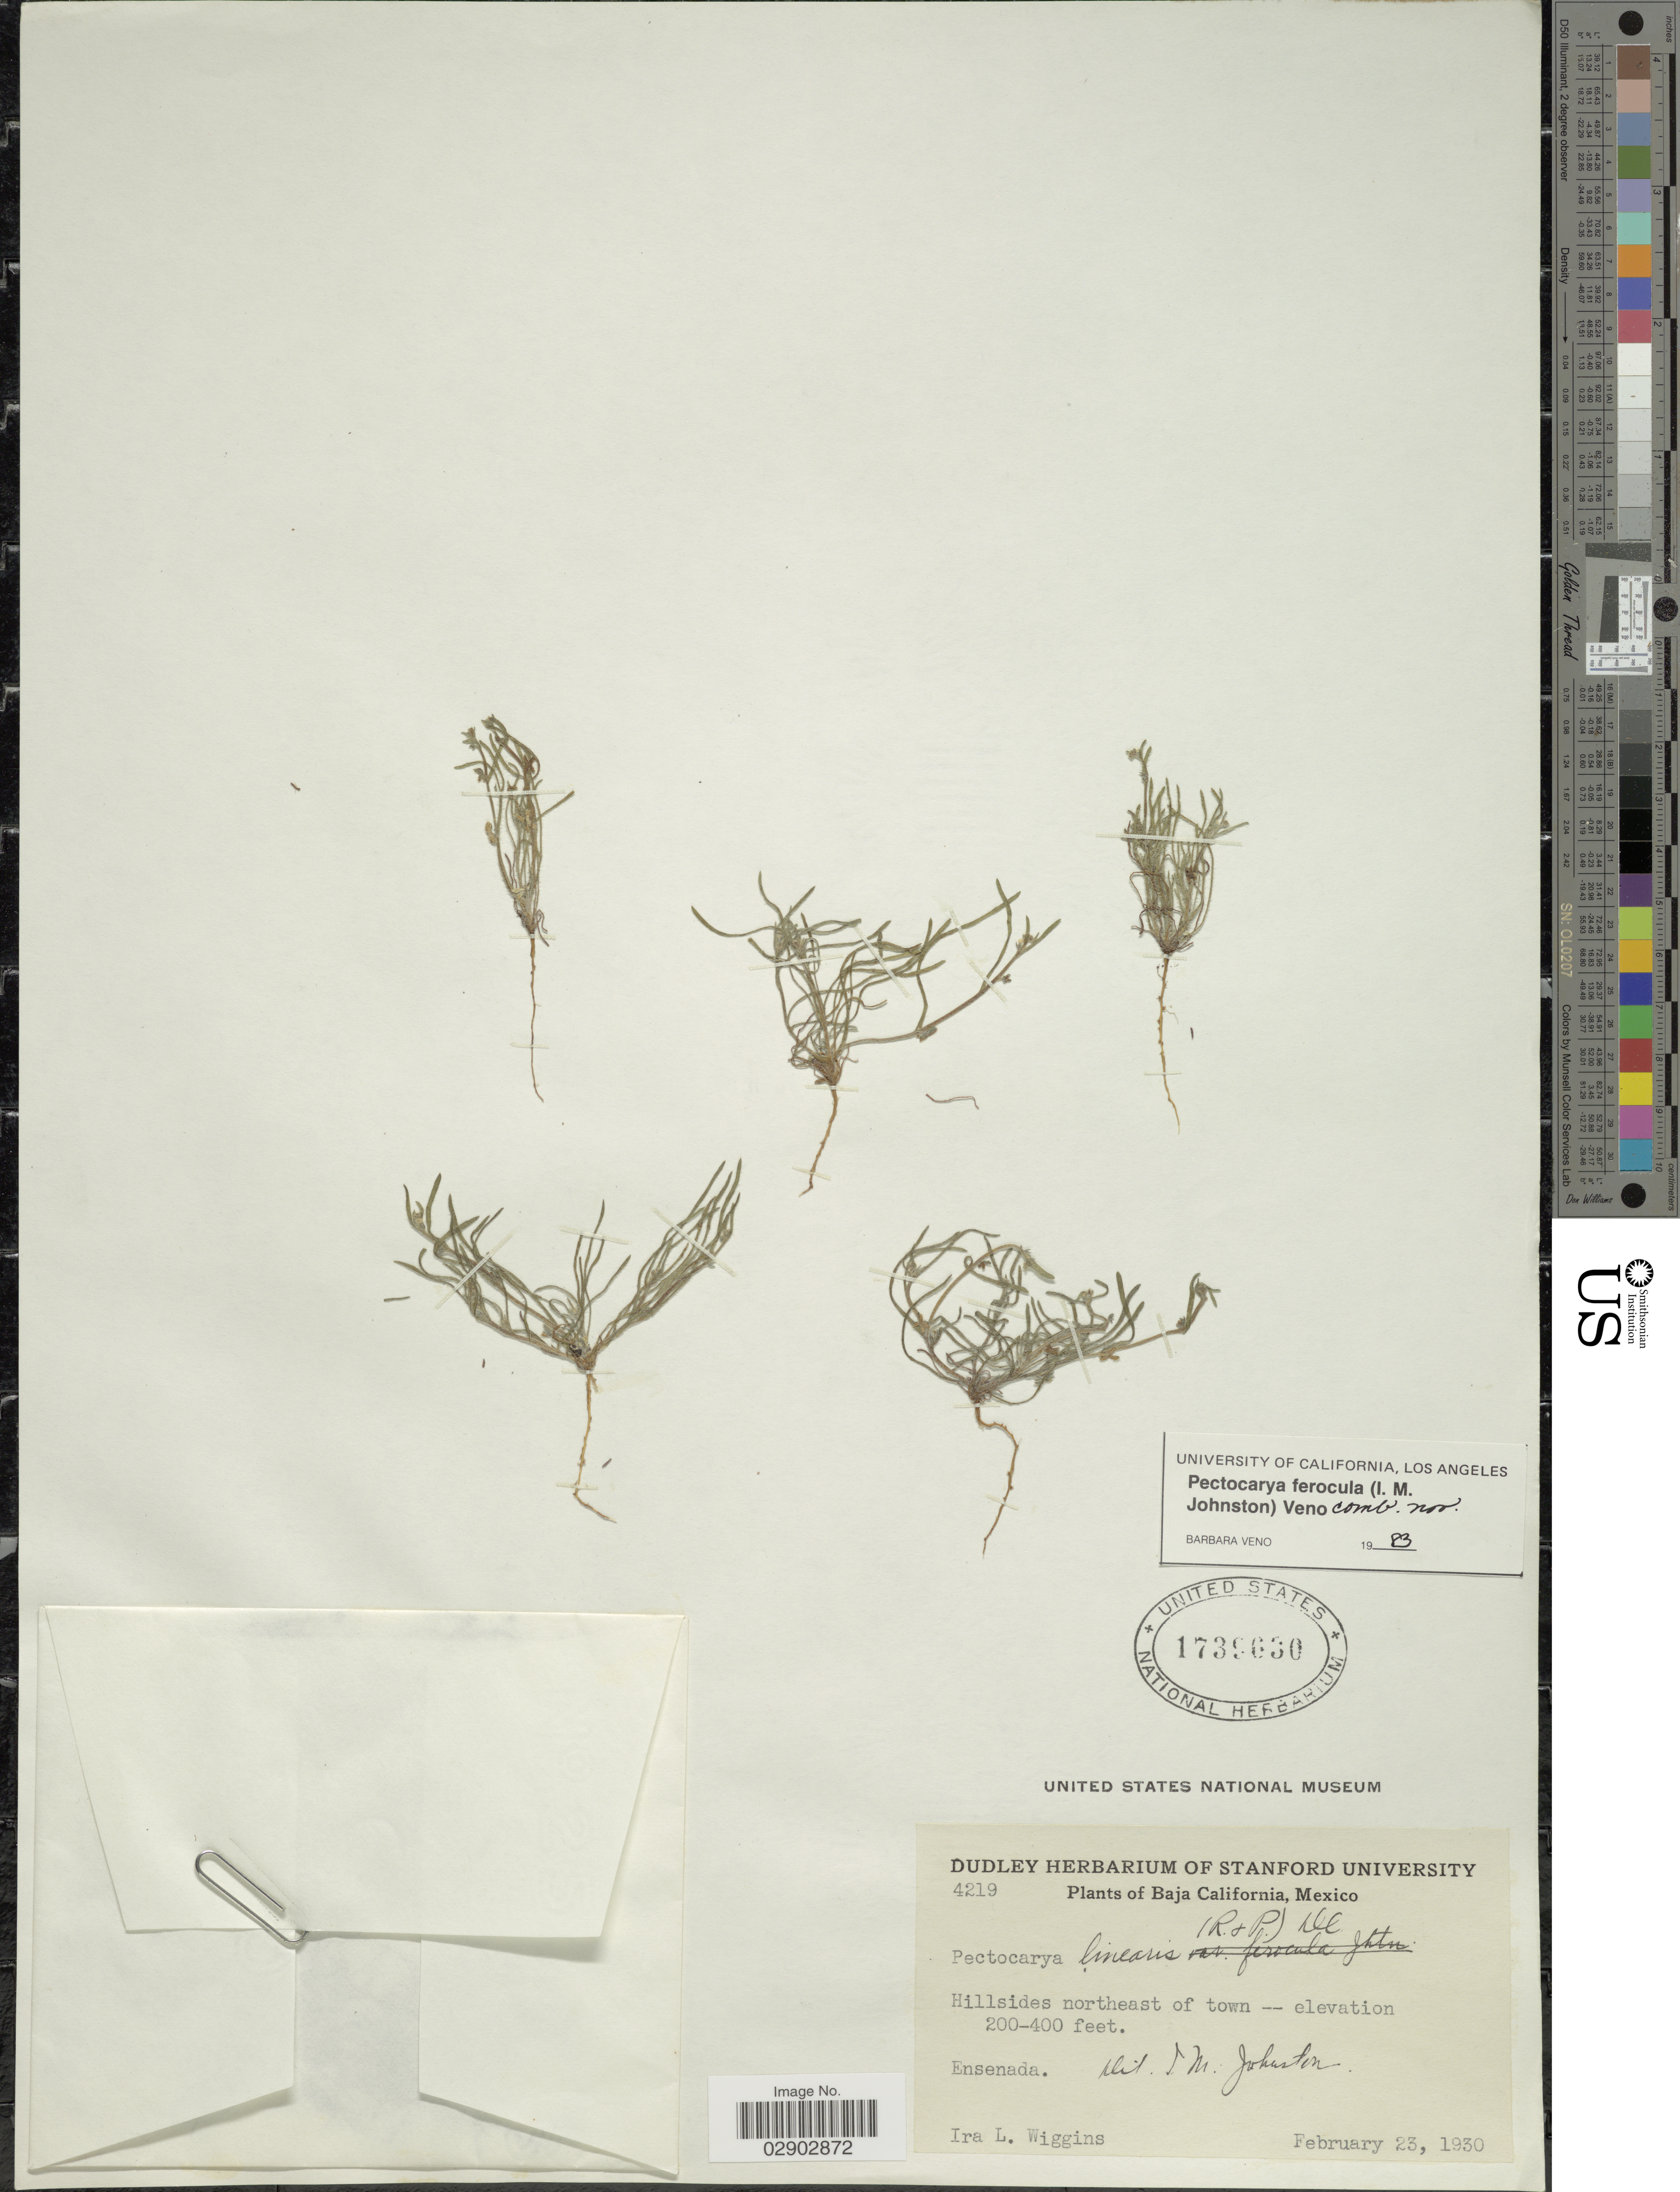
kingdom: Plantae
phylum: Tracheophyta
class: Magnoliopsida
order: Boraginales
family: Boraginaceae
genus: Pectocarya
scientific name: Pectocarya linearis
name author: (Ruiz & Pav.) DC.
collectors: I. L. Wiggins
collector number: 4219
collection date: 1930-02-23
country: Mexico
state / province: Baja California Norte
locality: Hillsides northeast of town. Ensenada.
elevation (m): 61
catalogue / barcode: US 1739630